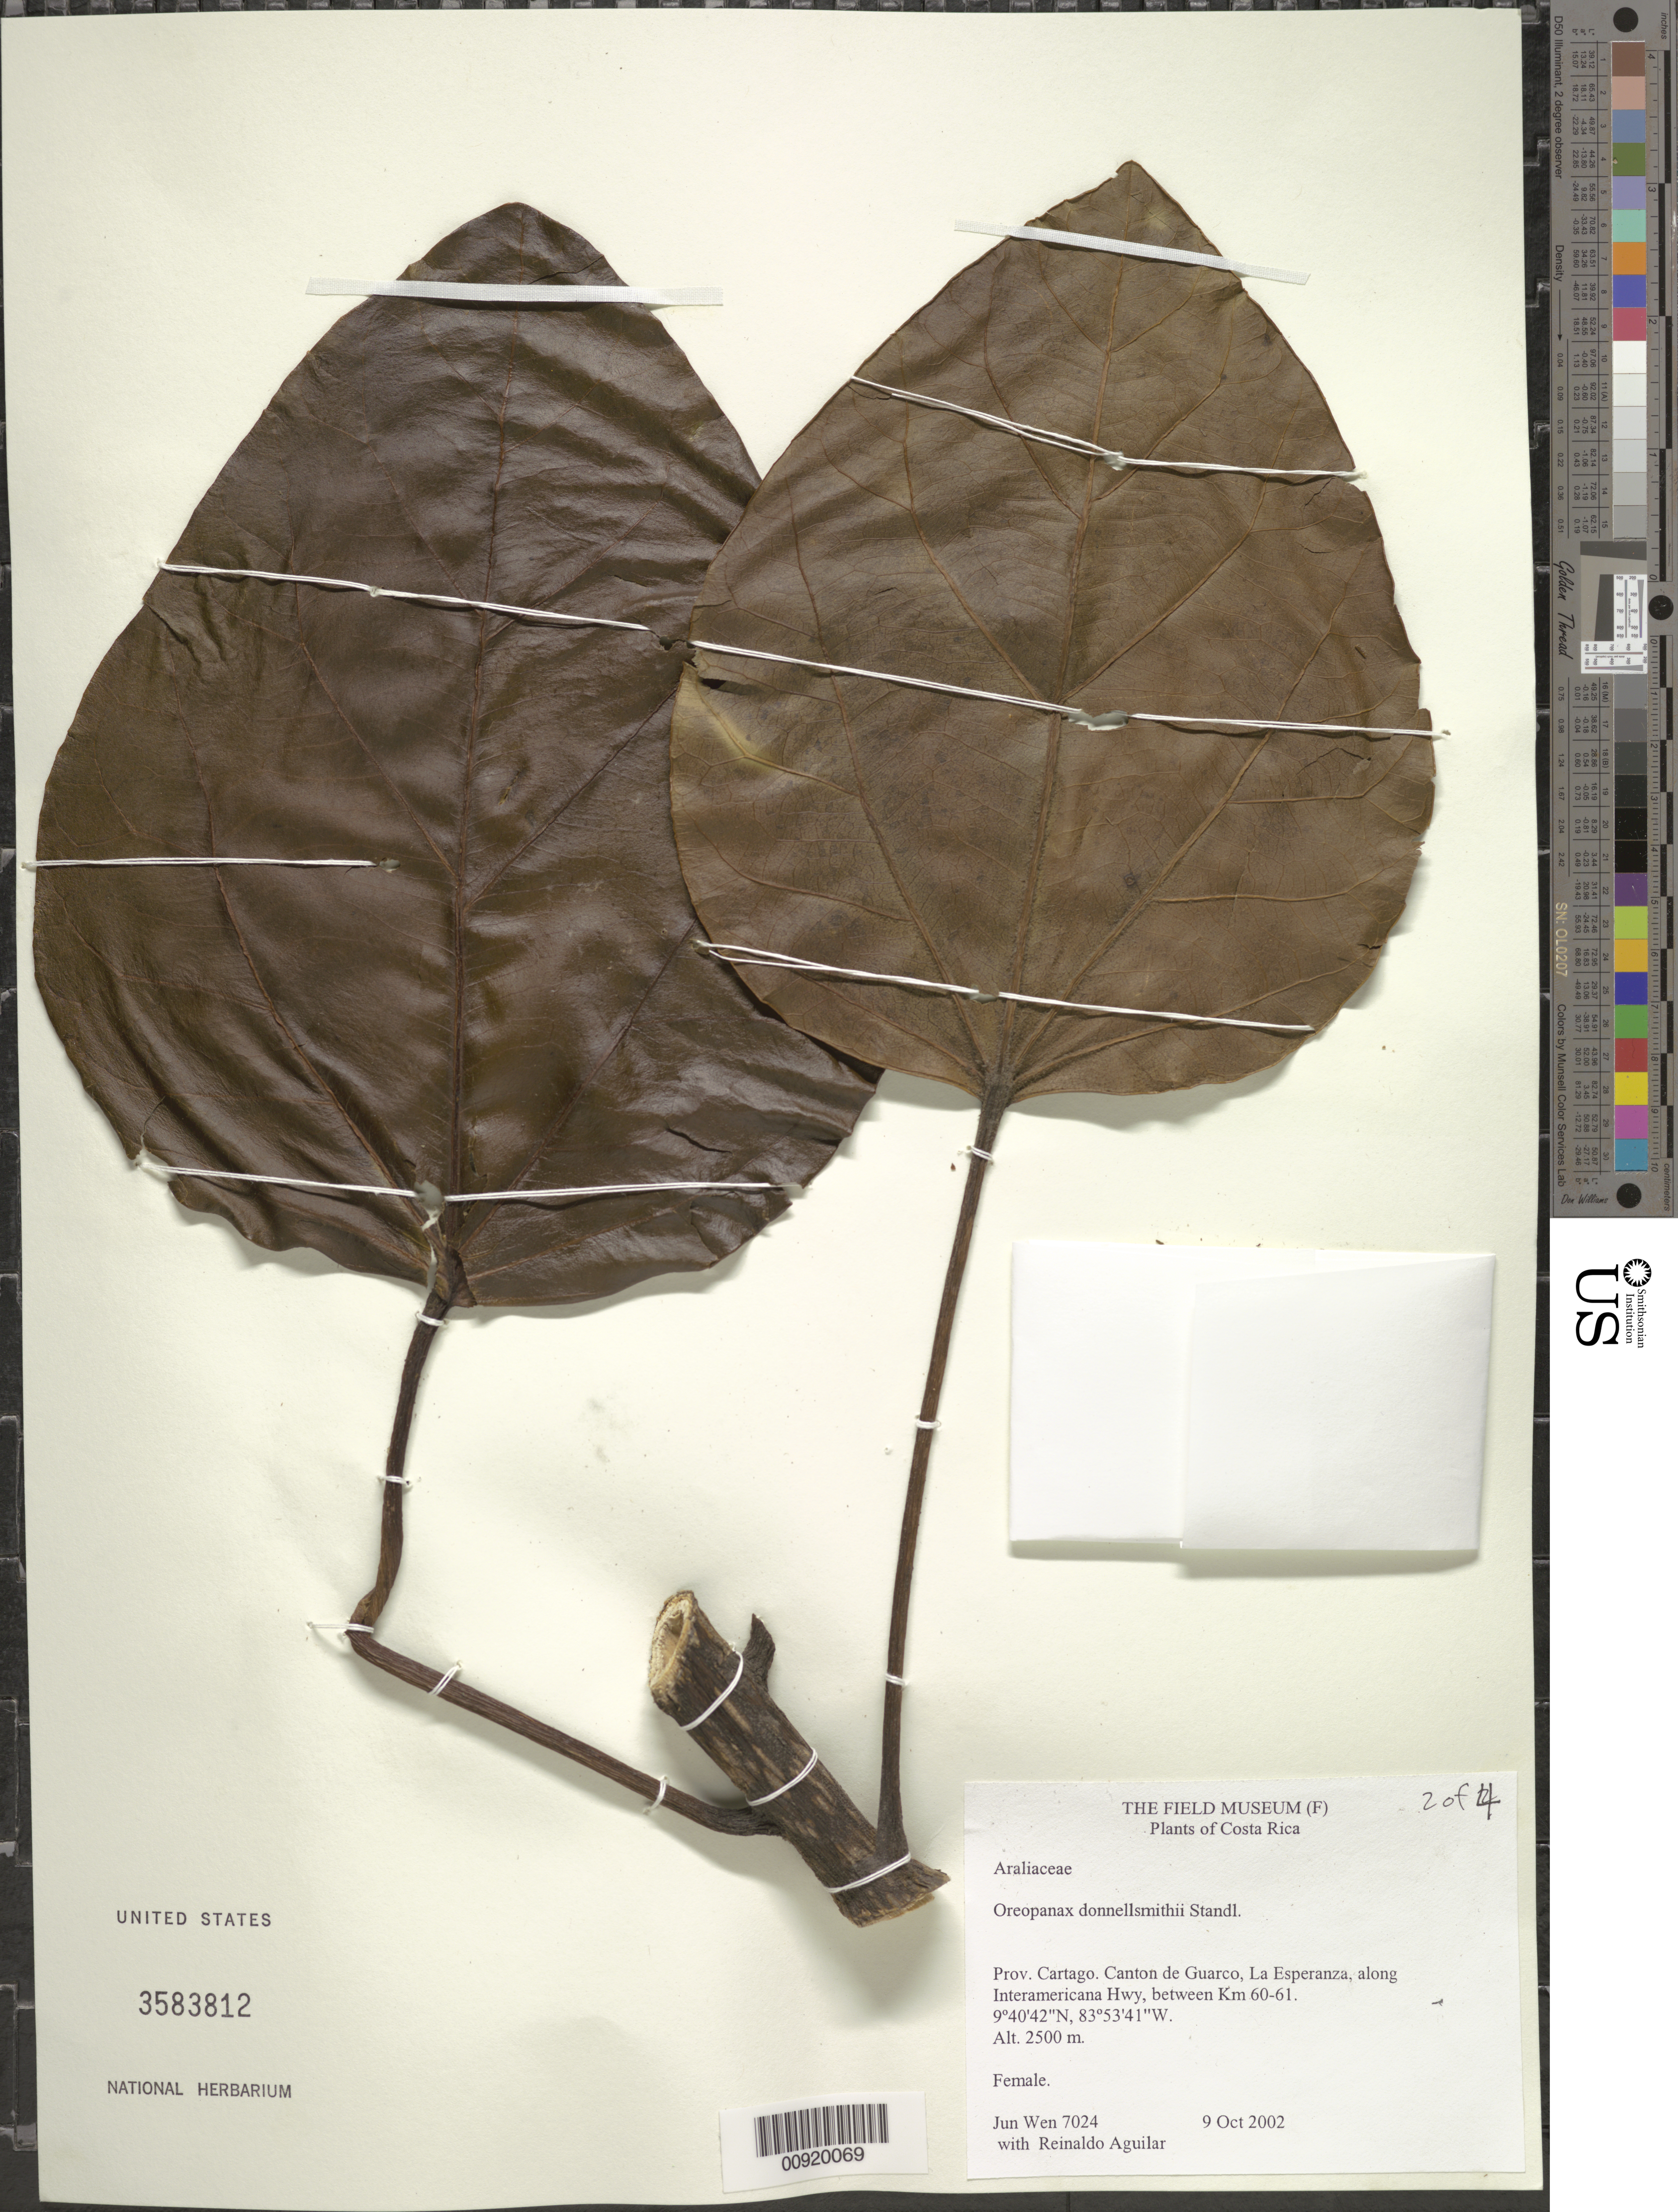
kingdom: Plantae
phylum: Tracheophyta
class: Magnoliopsida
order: Apiales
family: Araliaceae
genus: Oreopanax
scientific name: Oreopanax donnell-smithii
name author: Standl.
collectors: J. Wen & R. Aguilar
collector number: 7024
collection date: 2002-10-09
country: Costa Rica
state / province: Cartago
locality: Canton de Guarco, La Esperanza, along Interamiercana Hwy, between Km 60 -61.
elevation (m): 2500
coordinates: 9 40 42 N, 83 53 41 W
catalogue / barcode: US 3583812